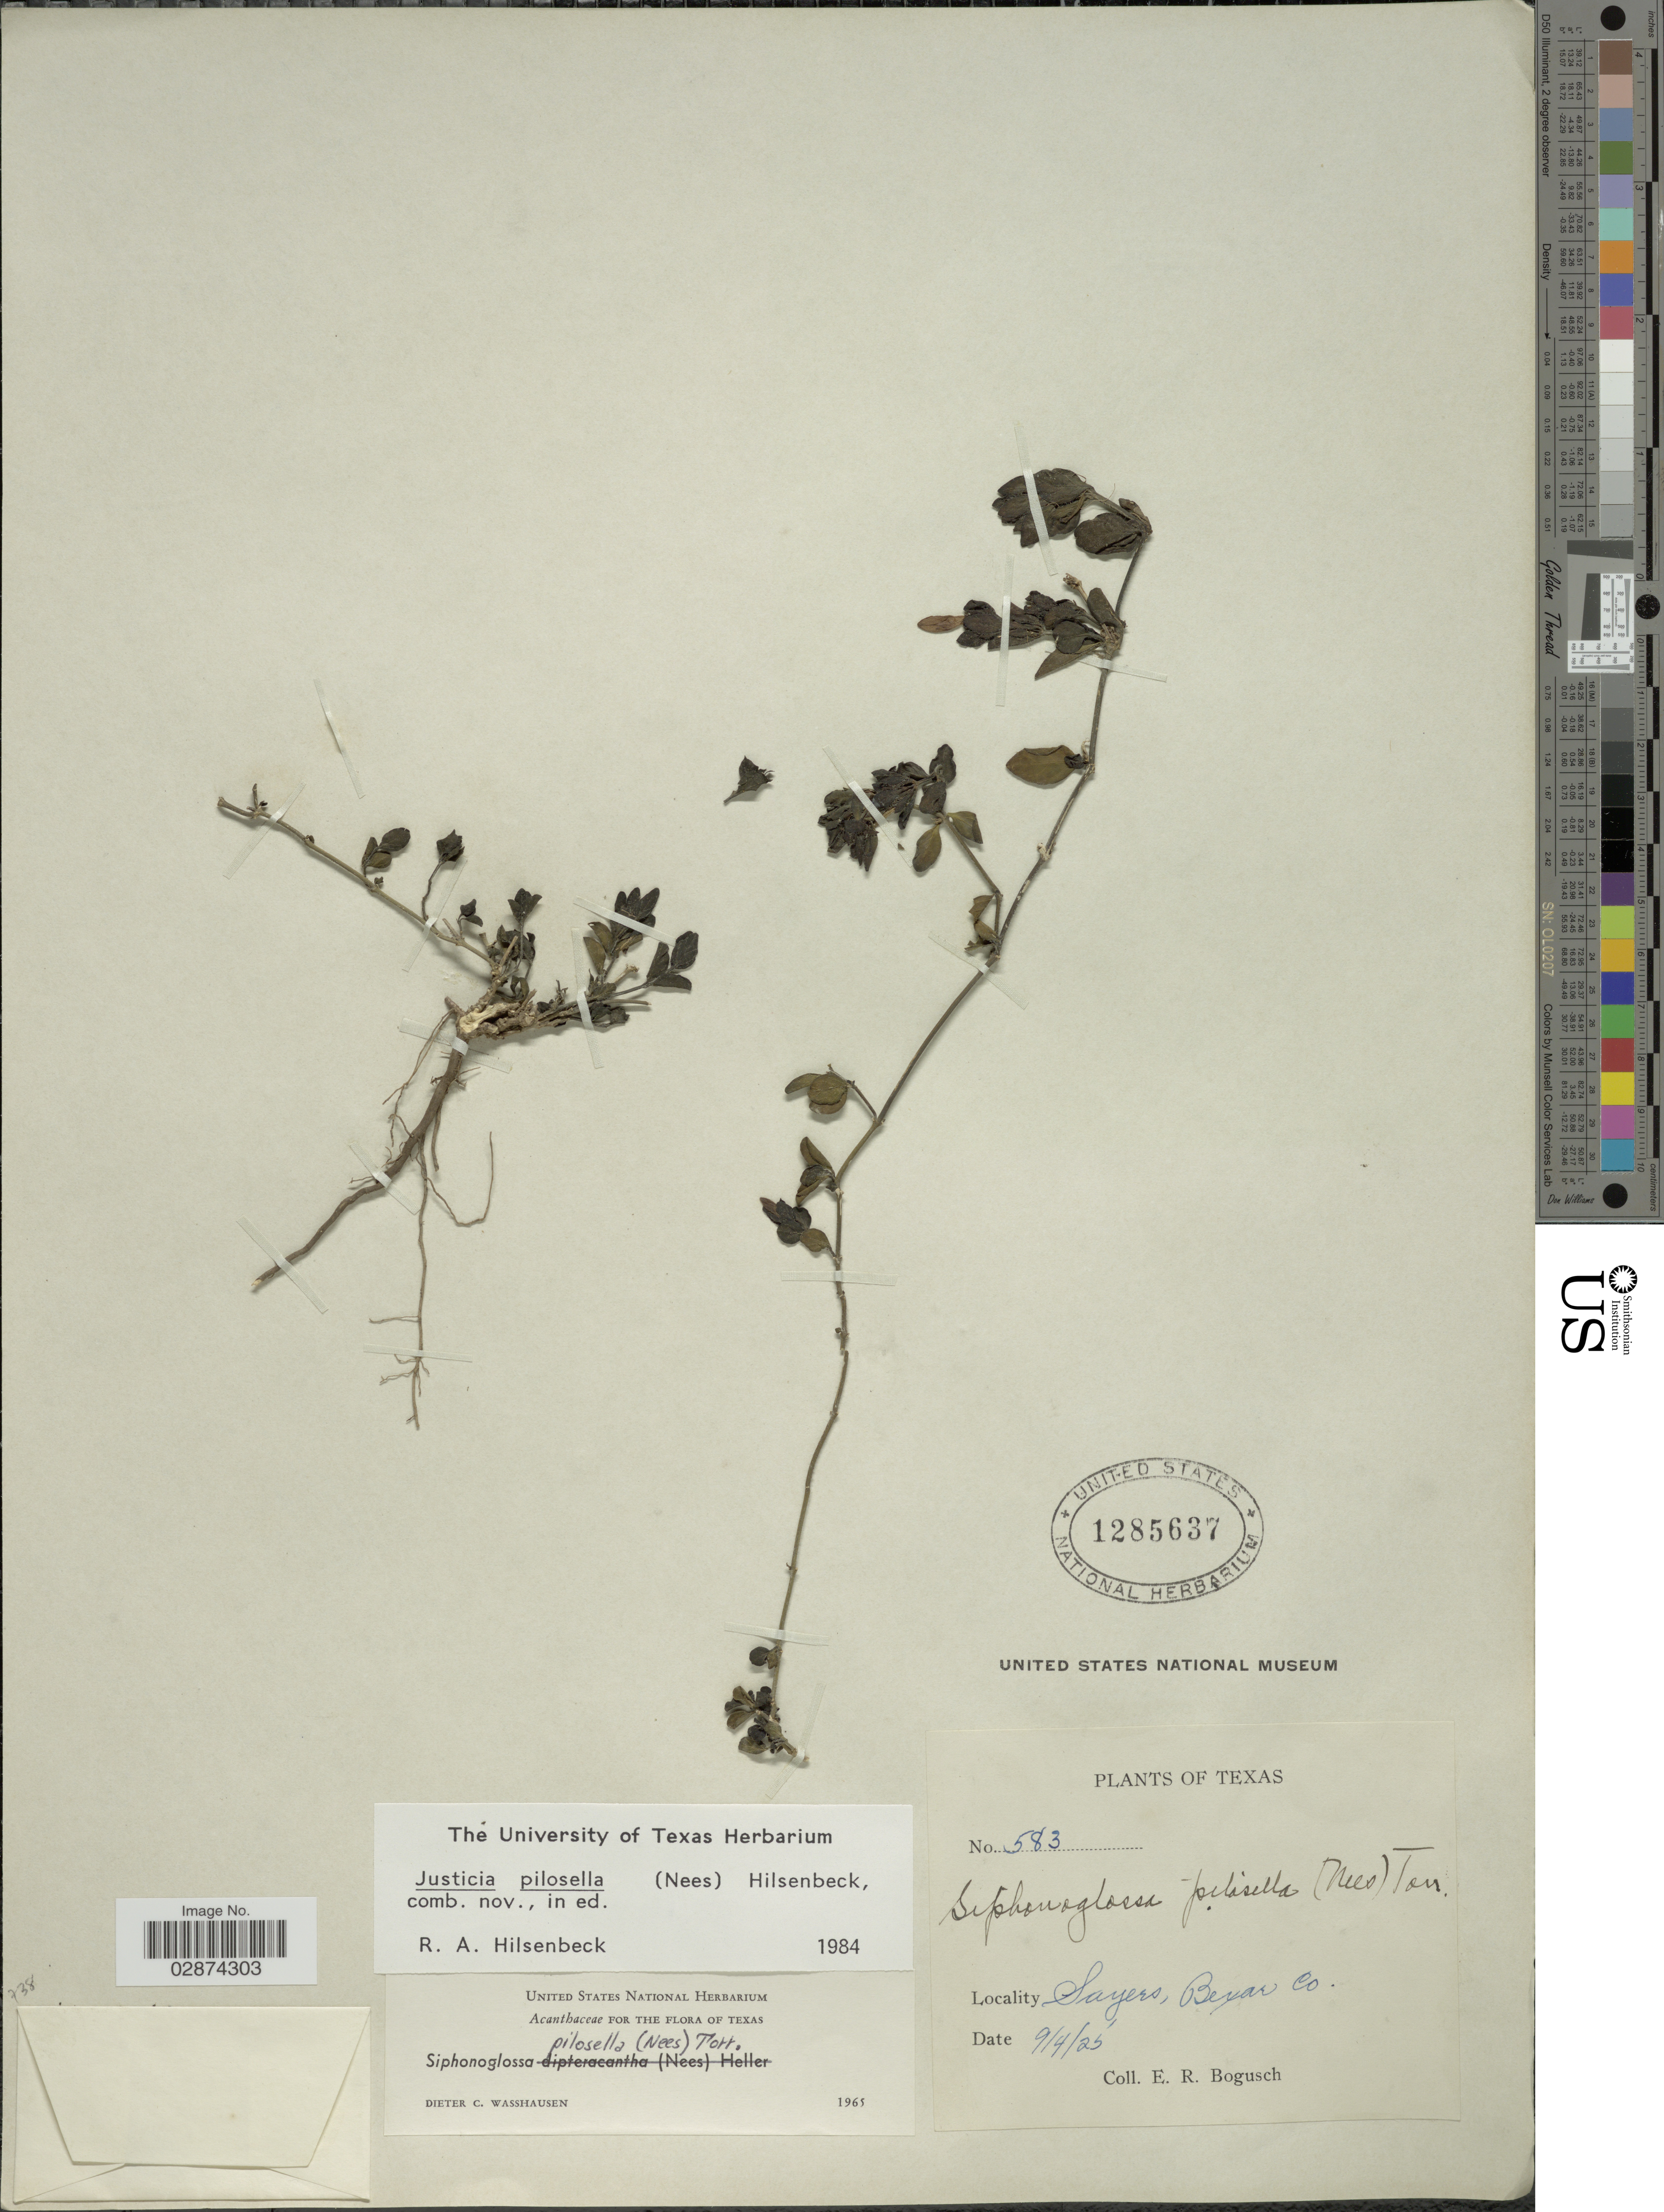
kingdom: Plantae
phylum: Tracheophyta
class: Magnoliopsida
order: Lamiales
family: Acanthaceae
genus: Justicia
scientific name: Justicia pilosella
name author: (Nees) Hilsenb.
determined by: Fisher, Amanda, (LOB), California State University, Long Beach (UNITED STATES)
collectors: E. Bogusch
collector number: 583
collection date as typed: Transcribed d/m/y: 4/9/25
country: United States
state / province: Texas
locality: Sayers, Bexar Co.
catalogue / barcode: US 1285637